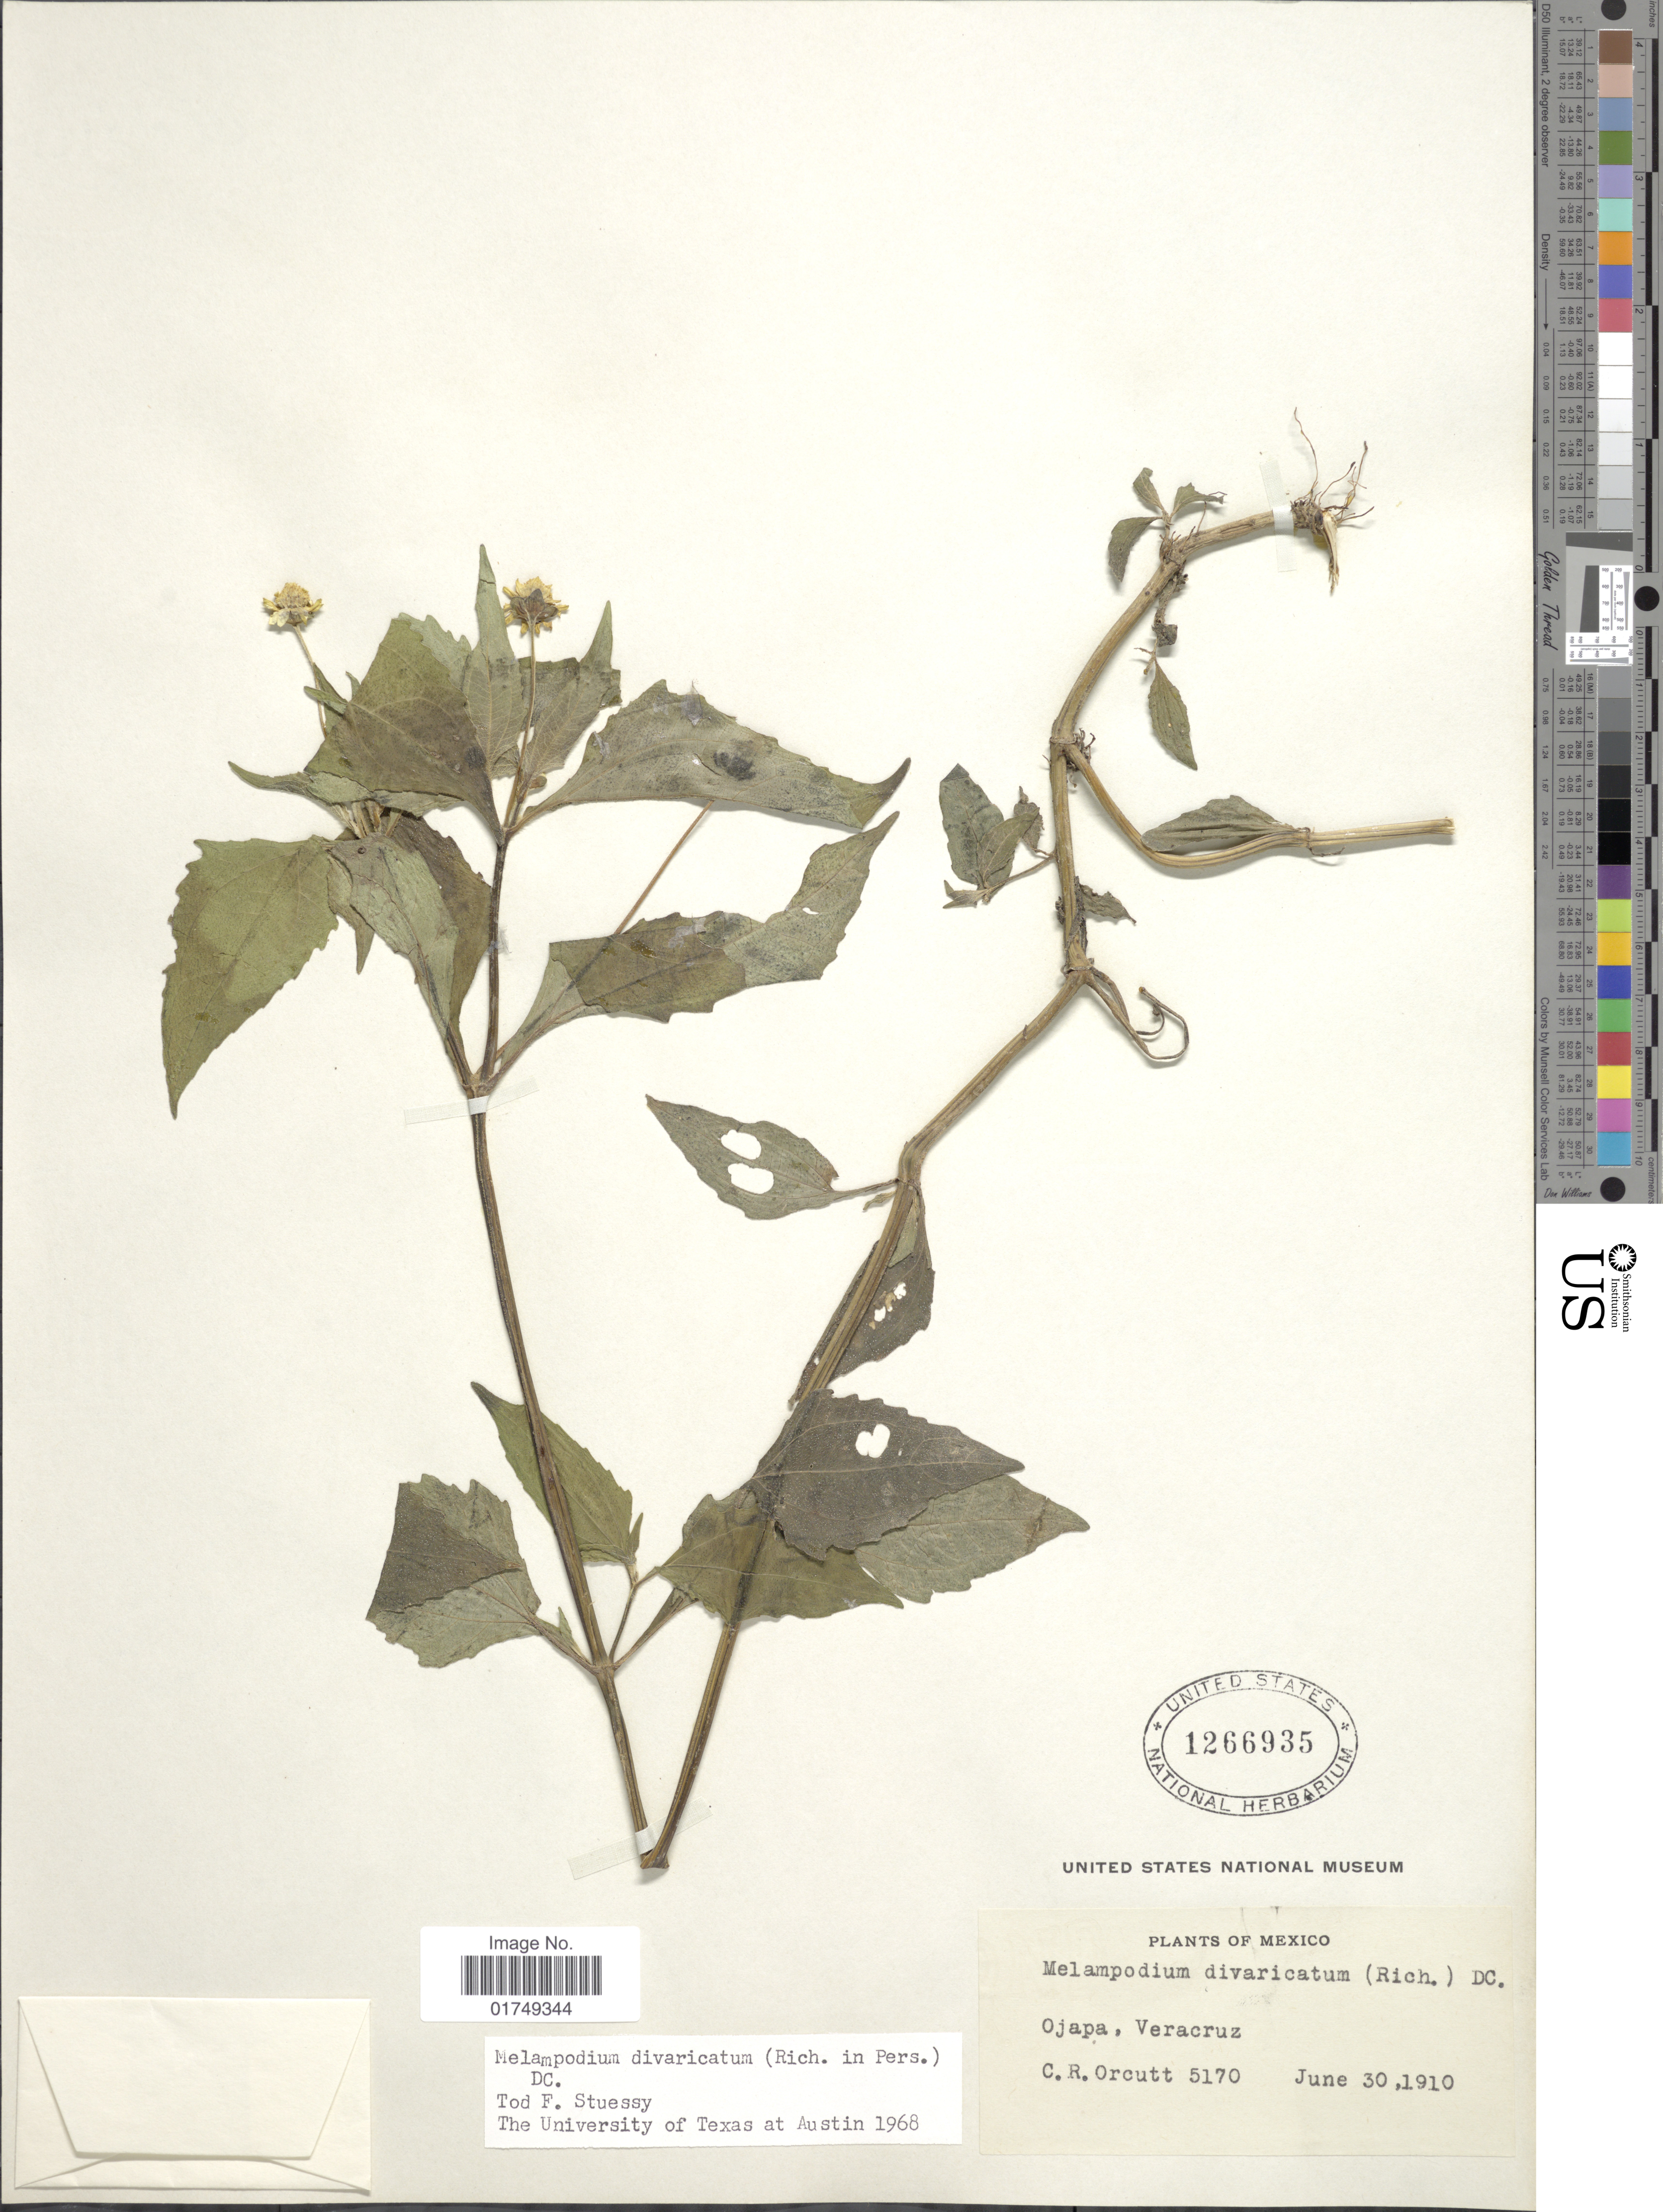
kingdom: Plantae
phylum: Tracheophyta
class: Magnoliopsida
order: Asterales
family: Asteraceae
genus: Melampodium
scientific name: Melampodium divaricatum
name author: (Rich.) DC.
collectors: C. R. Orcutt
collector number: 5170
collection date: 1910-06-30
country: Mexico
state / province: Veracruz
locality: Ojapa, Veracruz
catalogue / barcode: US 1266935